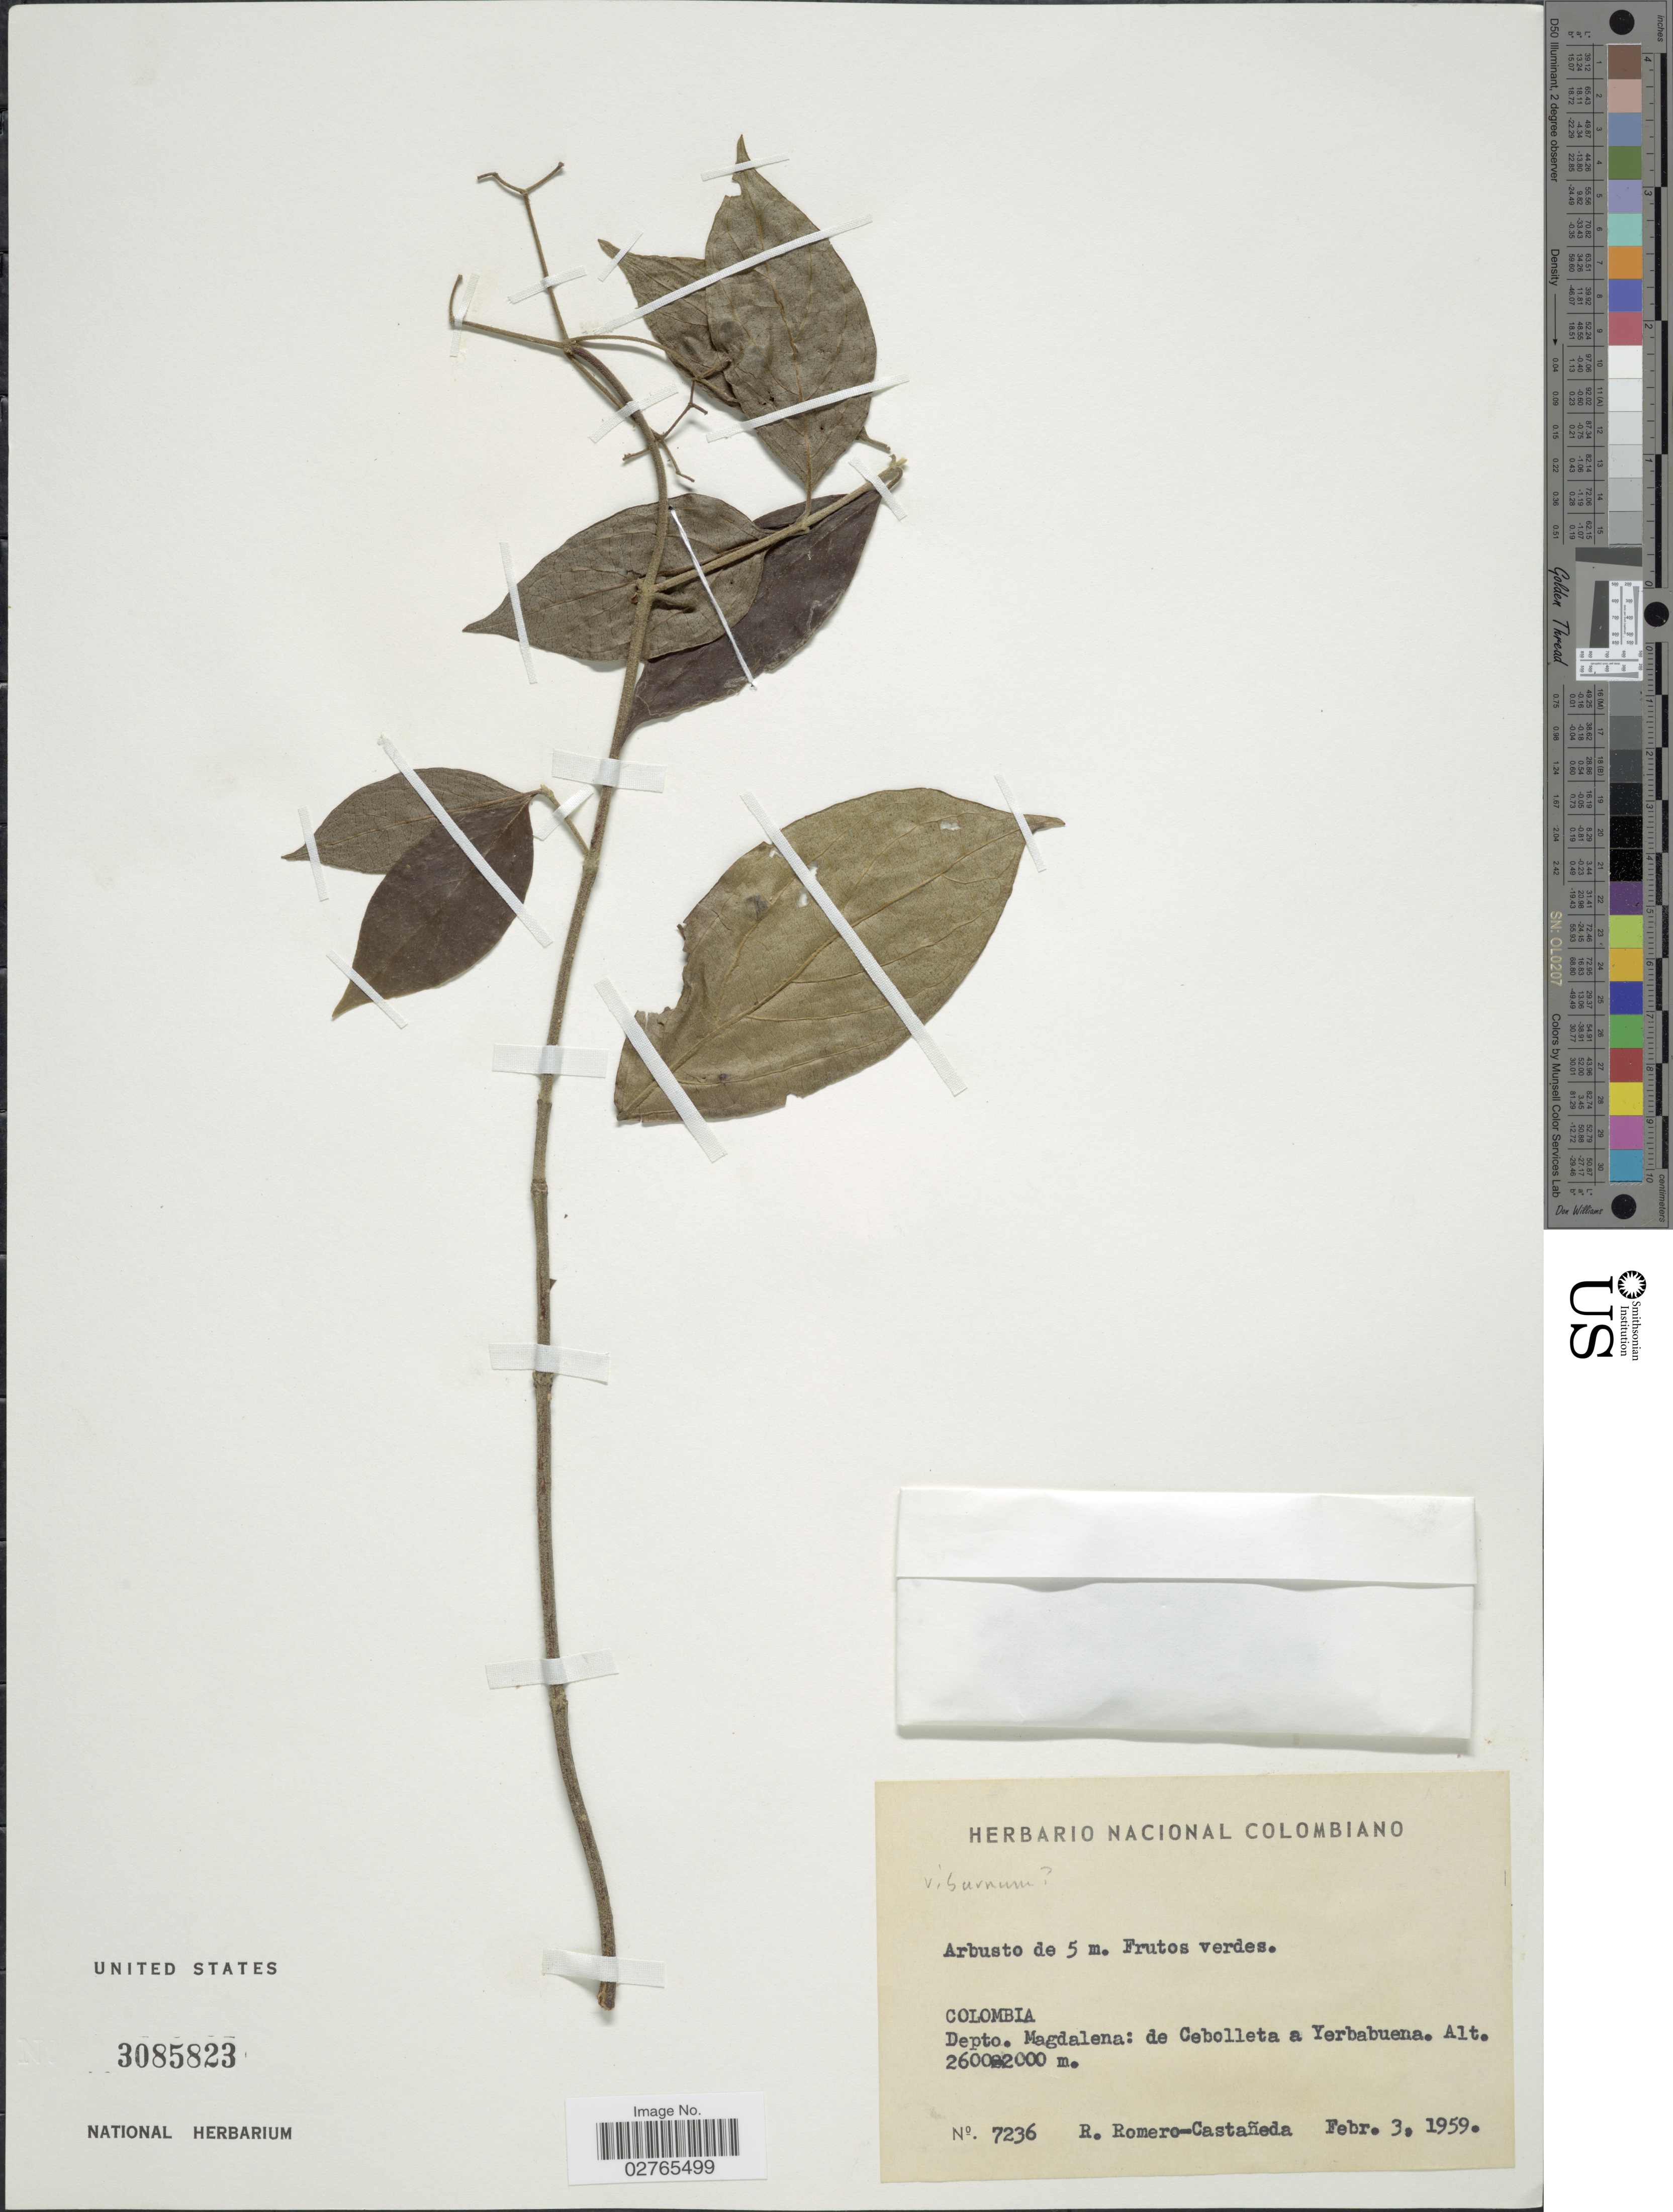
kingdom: Plantae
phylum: Tracheophyta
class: Magnoliopsida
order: Dipsacales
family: Viburnaceae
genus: Viburnum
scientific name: Viburnum sp.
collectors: R. Romero Castañeda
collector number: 7236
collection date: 1959-02-03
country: Colombia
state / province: Magdalena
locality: Depto. Magdalena: de Cebolleta a Yerbabuena.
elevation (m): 2000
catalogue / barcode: US 3085823